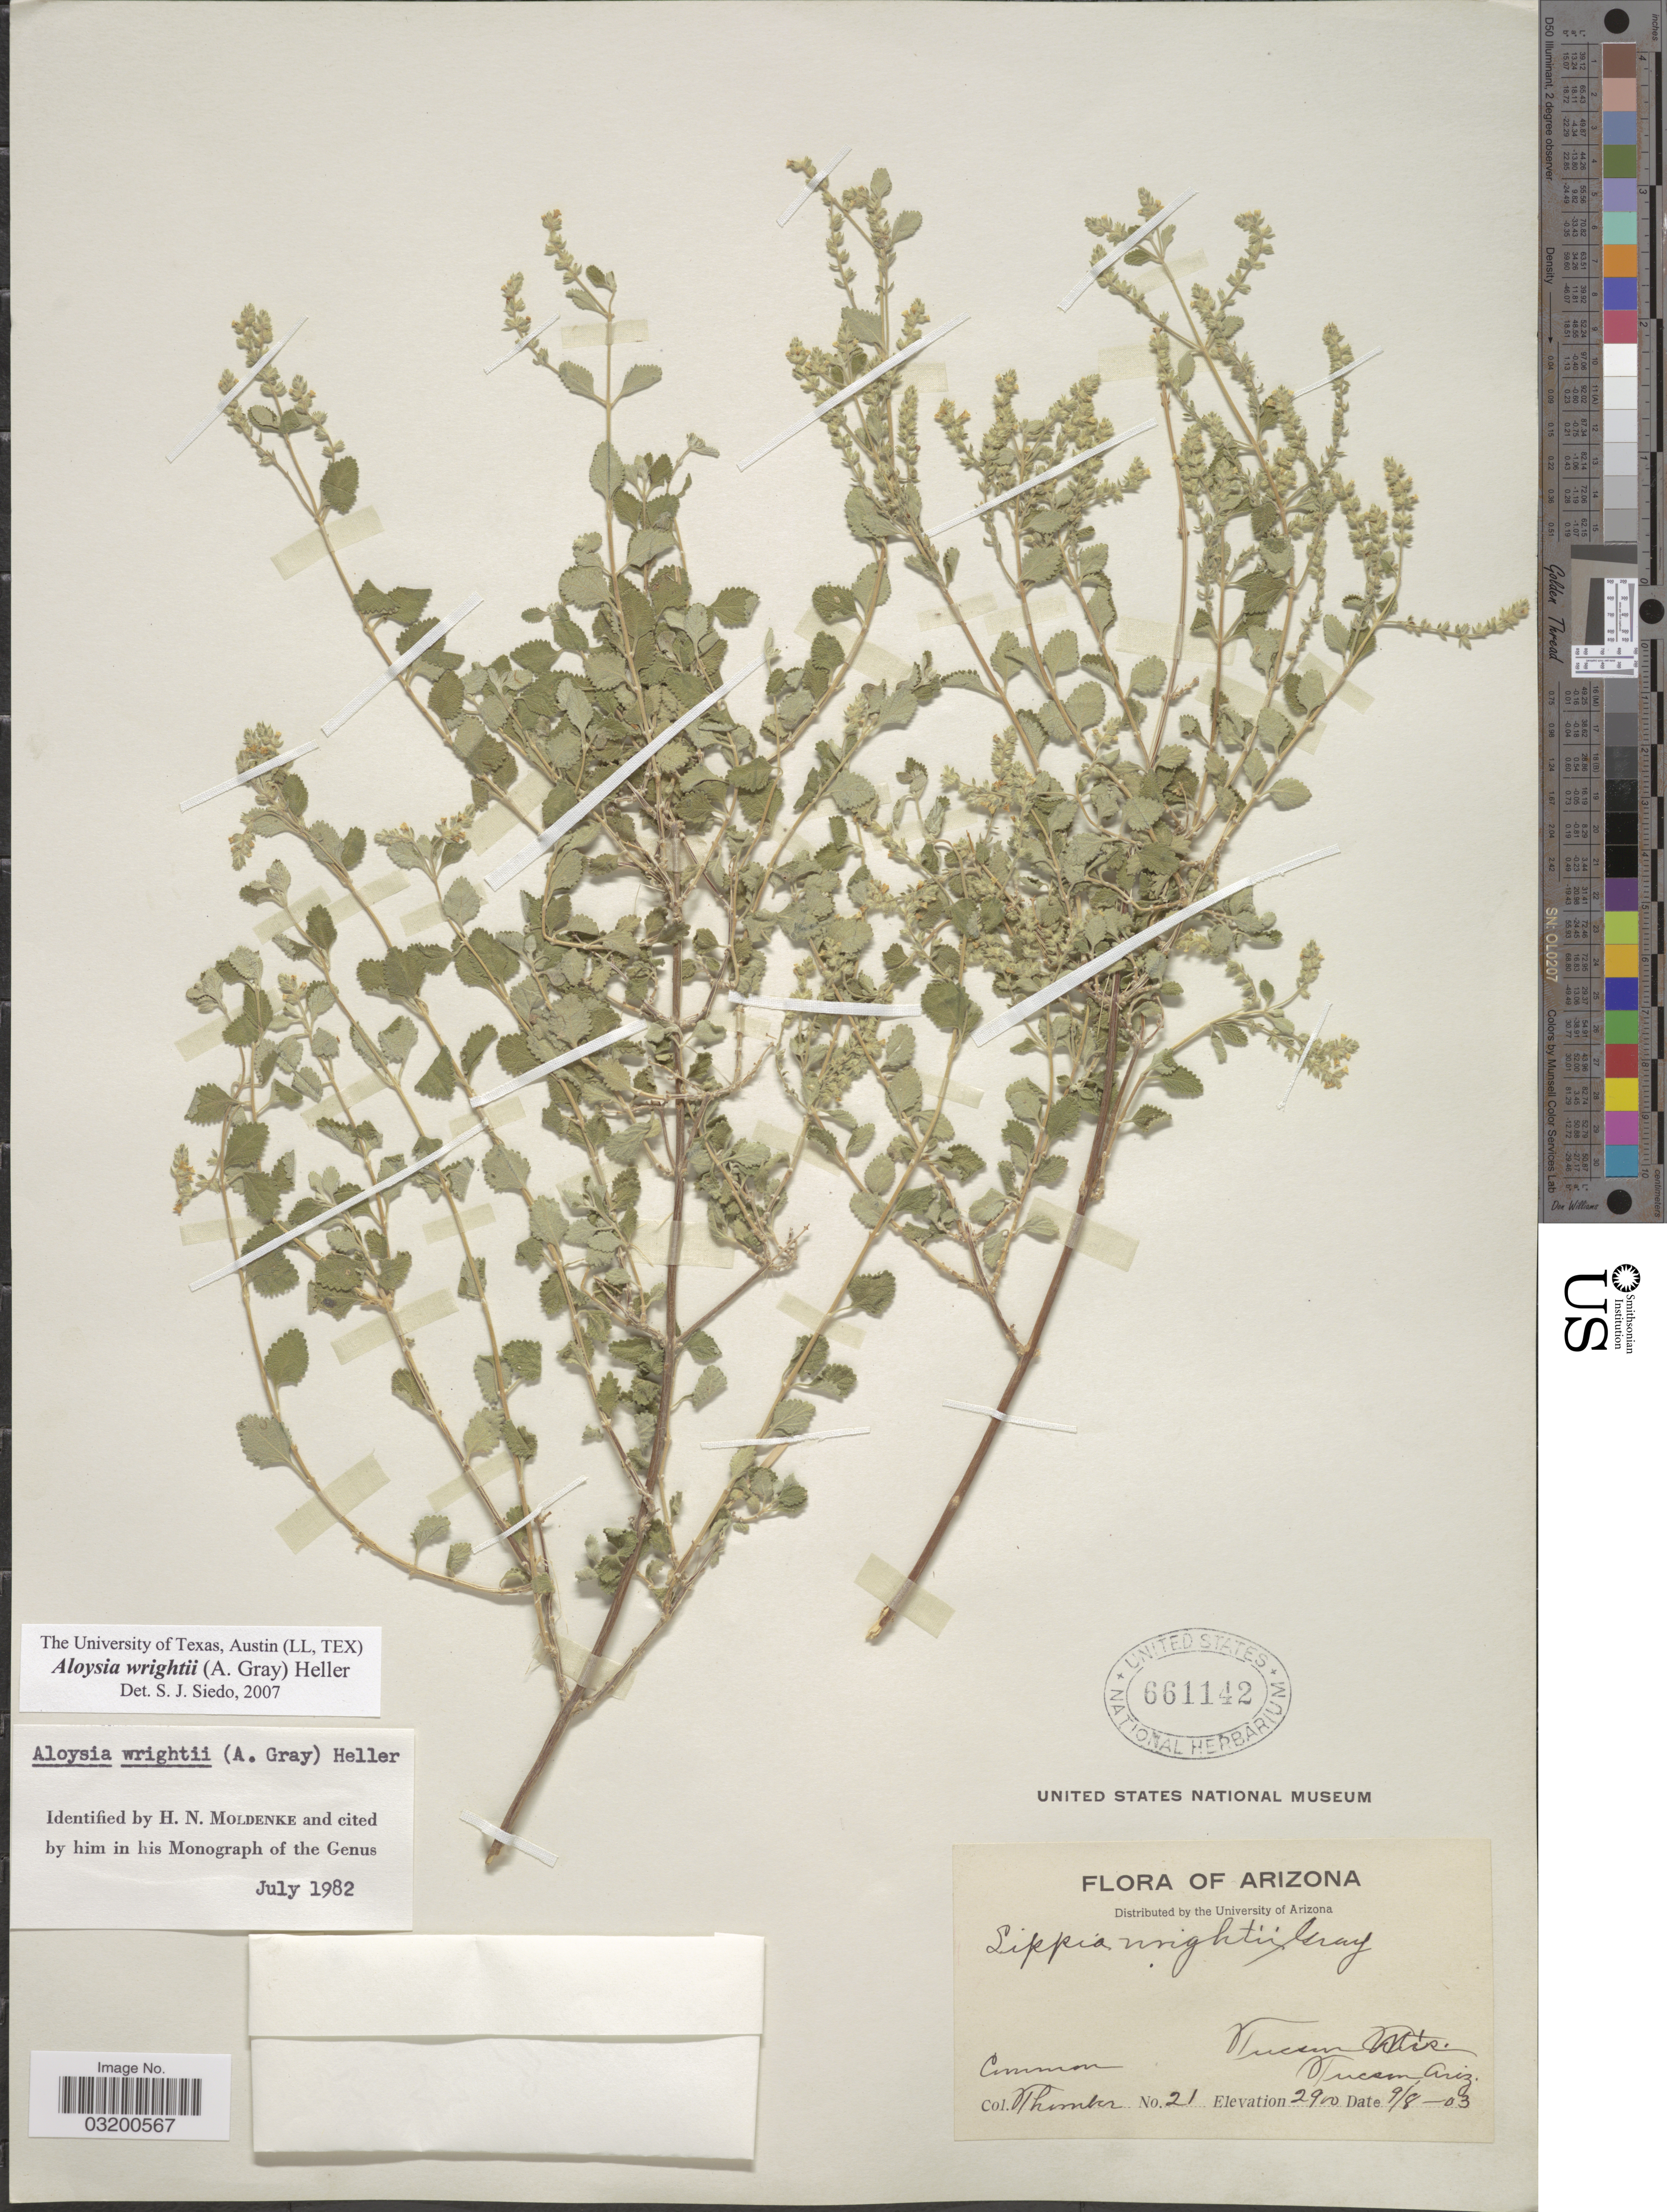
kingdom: Plantae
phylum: Tracheophyta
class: Magnoliopsida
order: Lamiales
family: Verbenaceae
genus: Aloysia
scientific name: Aloysia wrightii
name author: A. Heller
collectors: J. Thornber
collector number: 21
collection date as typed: Transcribed d/m/y: 8/9/3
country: United States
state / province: Arizona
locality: Tucson Mts. Tucson.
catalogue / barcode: US 661142